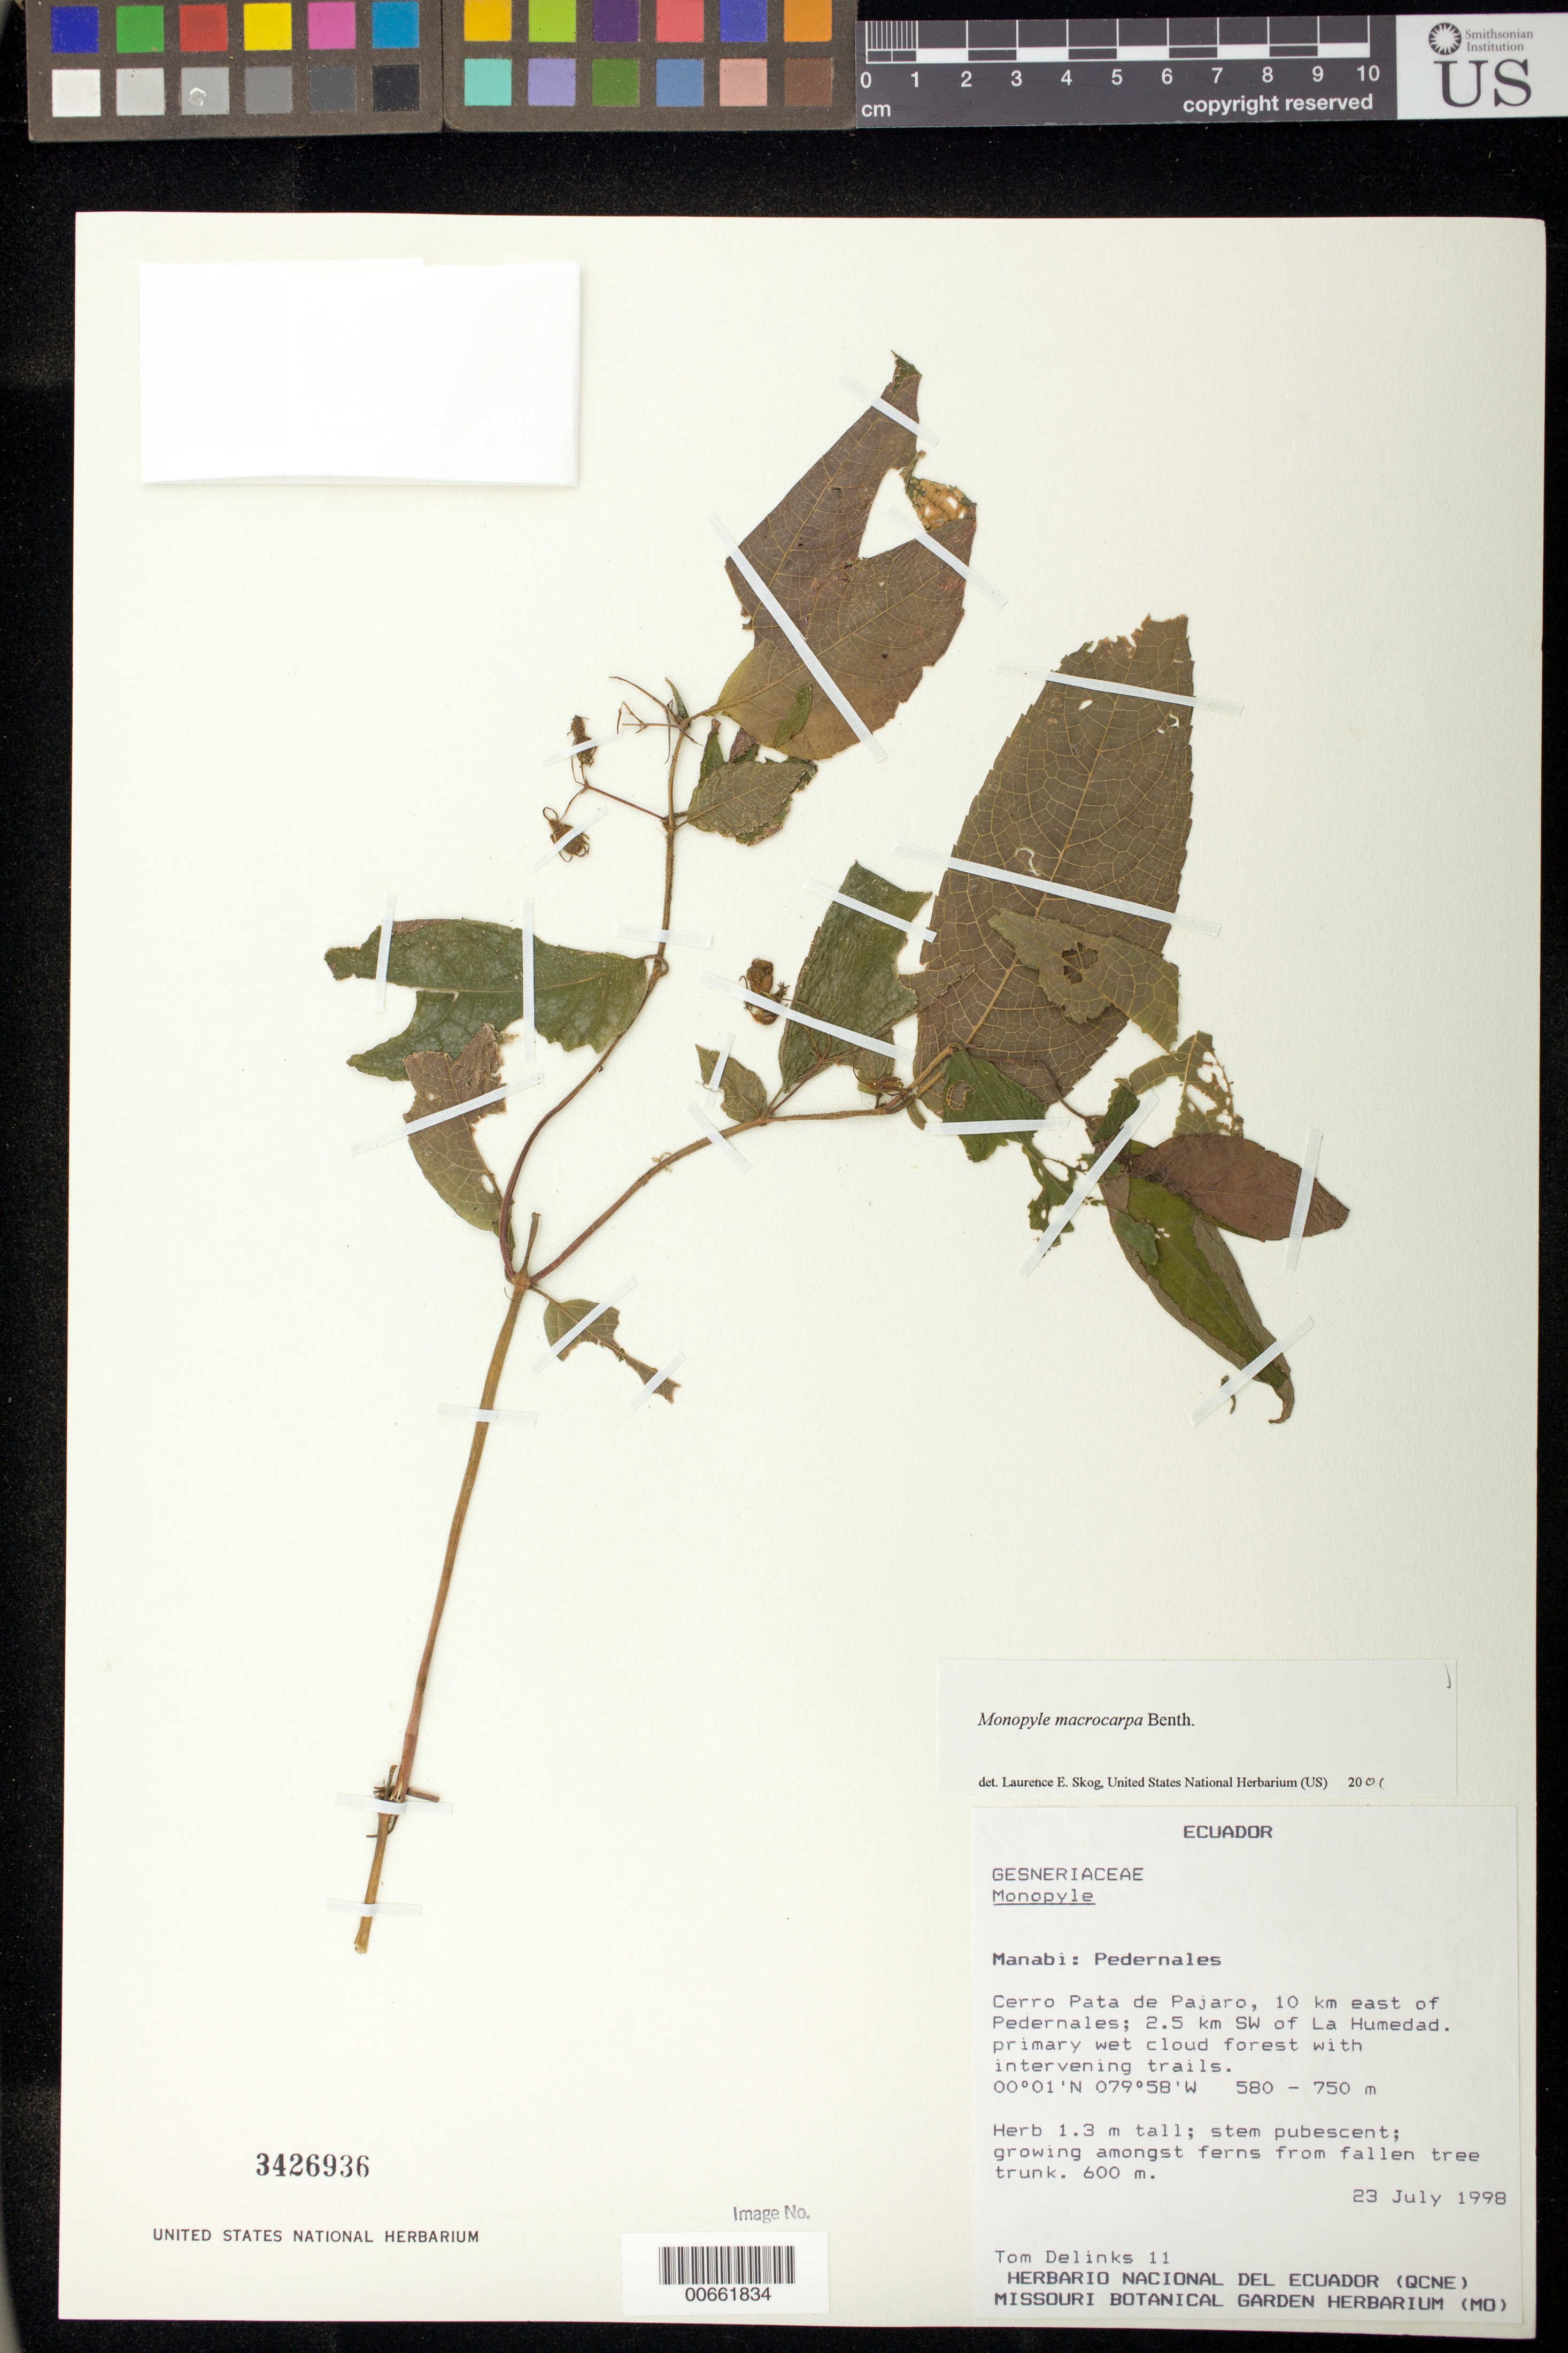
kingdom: Plantae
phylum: Tracheophyta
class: Magnoliopsida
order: Lamiales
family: Gesneriaceae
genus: Monopyle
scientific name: Monopyle macrocarpa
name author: Benth.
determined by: Skog, Laurence E.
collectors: T. Delinks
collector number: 11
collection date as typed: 23 Jul 1998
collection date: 1998-07-23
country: Ecuador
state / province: Manabí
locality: Pedernales, Cerro Pata de Pajaro, 10 km east of Pedernales; 2.5 km SW of La Humedad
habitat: Primary wet cloud forest with intervening trails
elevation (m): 580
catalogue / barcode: US 3426936